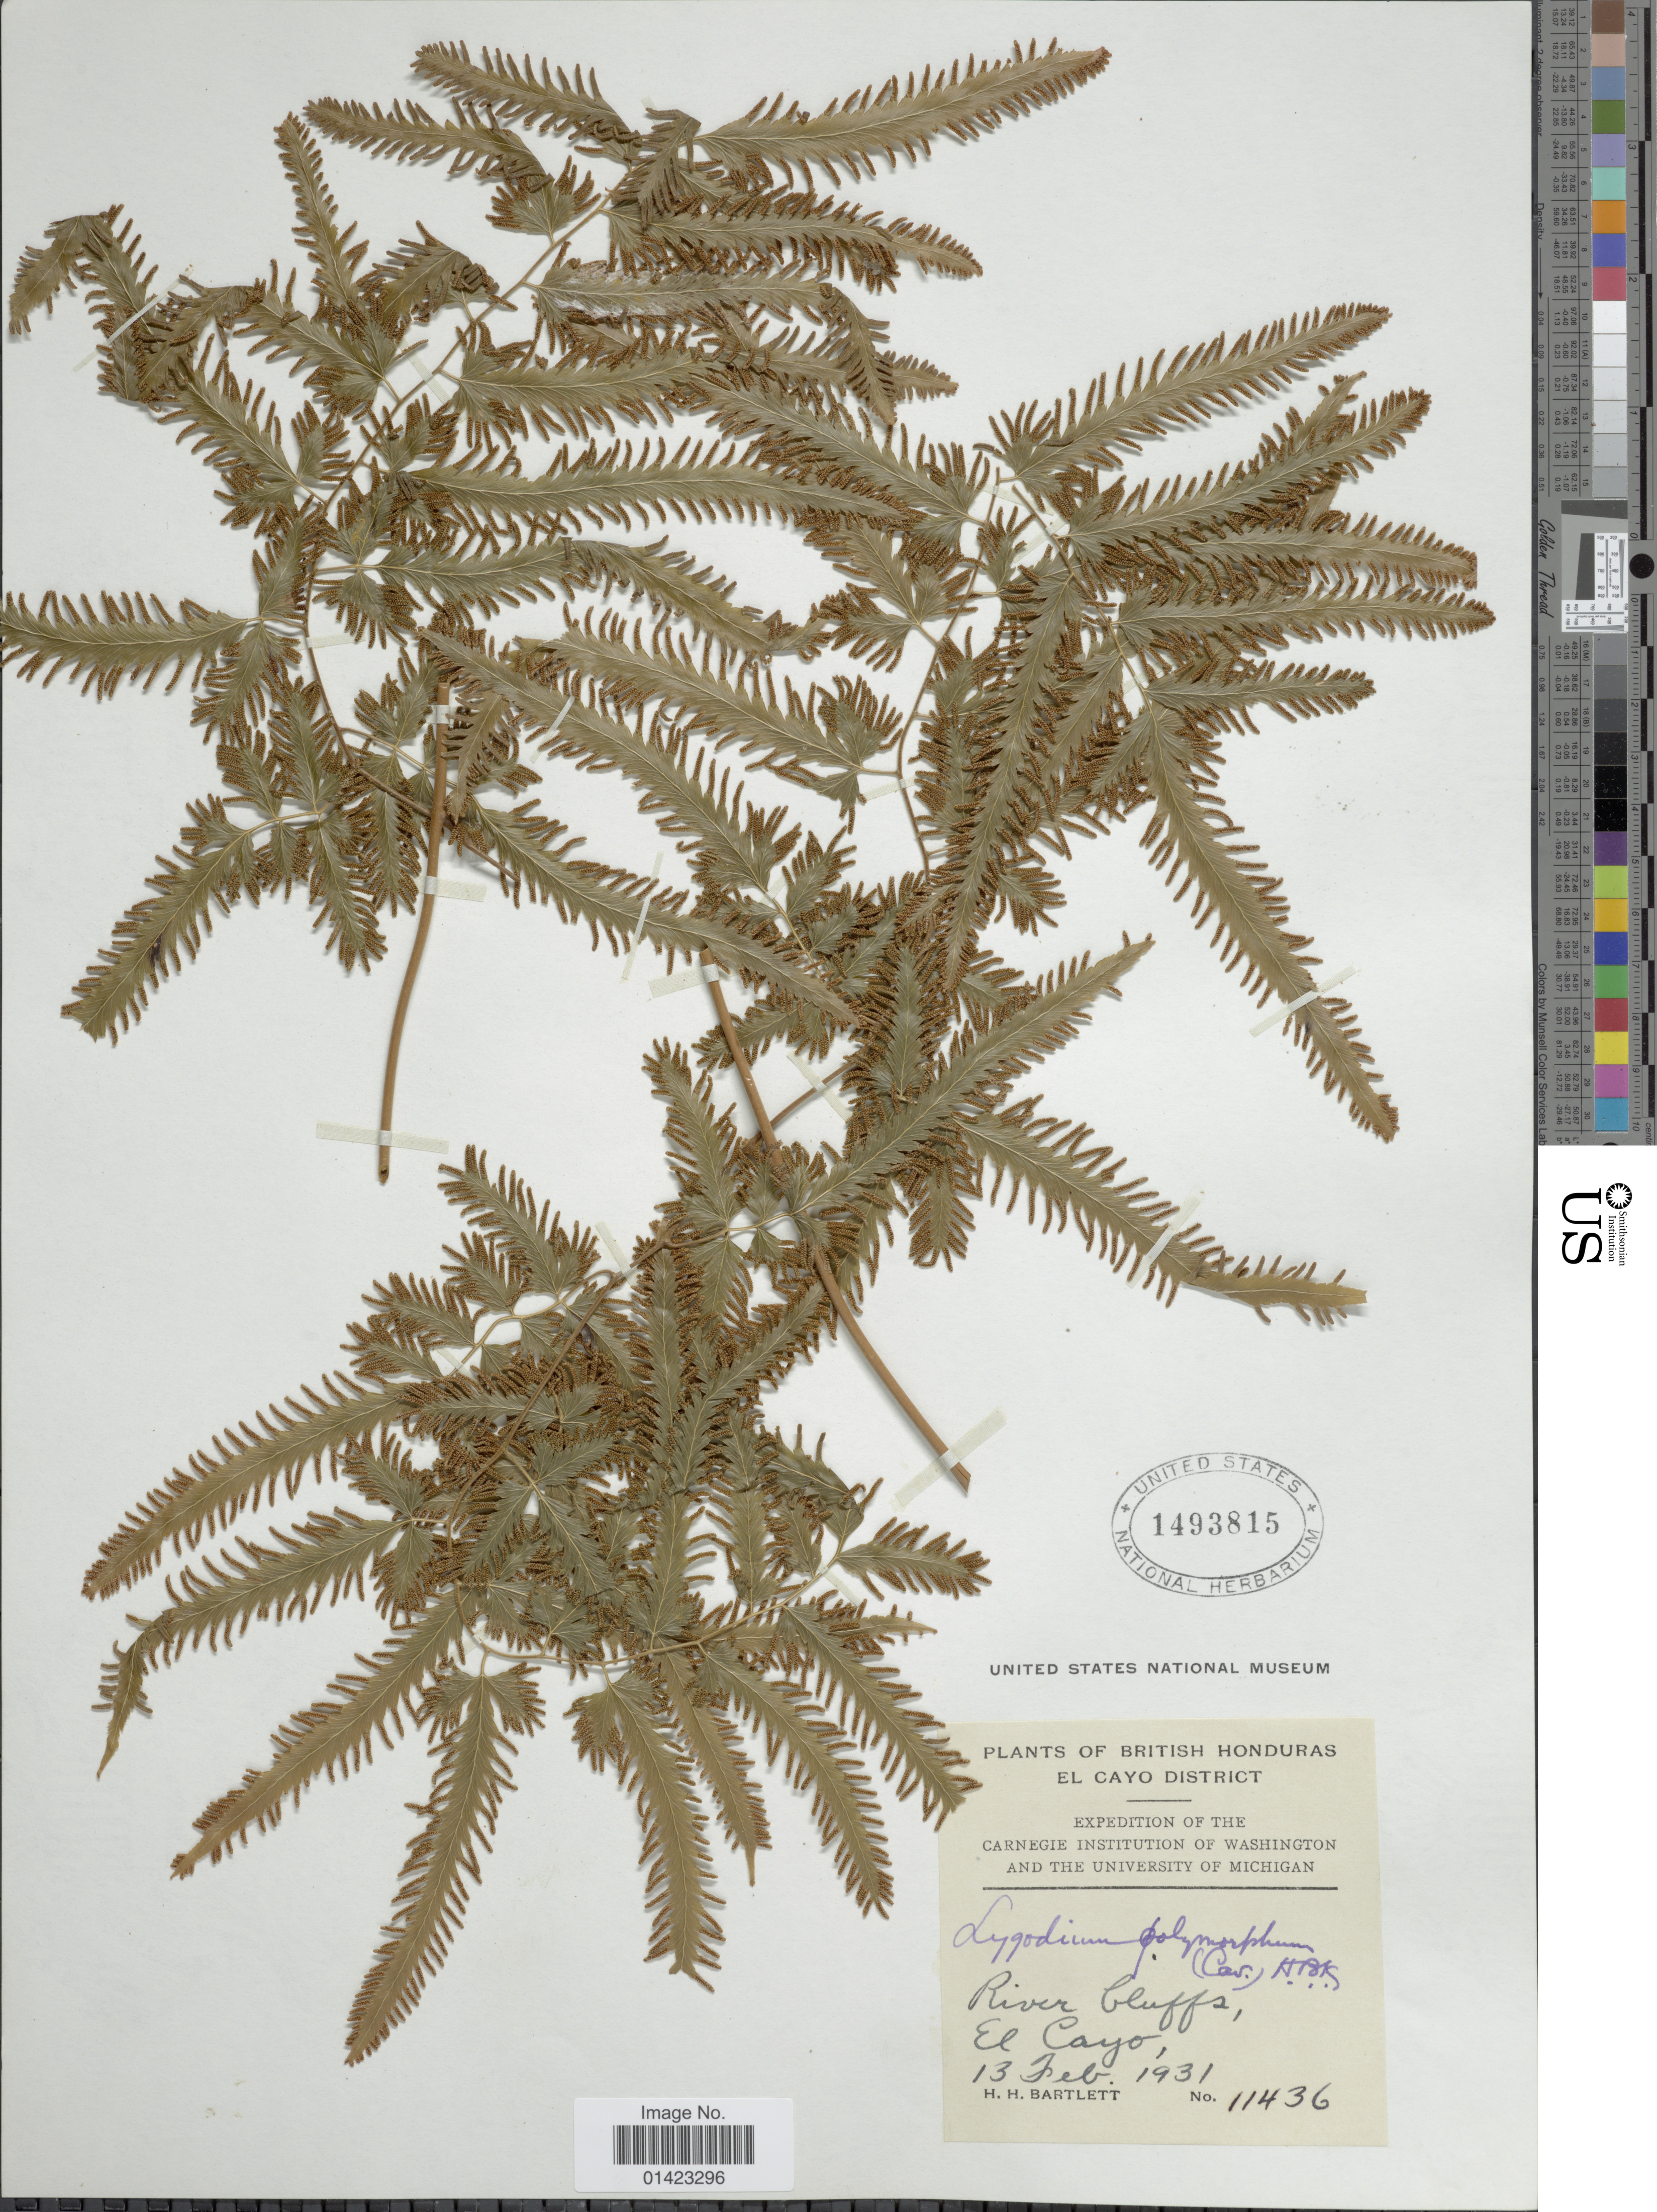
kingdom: Plantae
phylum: Tracheophyta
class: Polypodiopsida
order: Schizaeales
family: Lygodiaceae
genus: Lygodium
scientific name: Lygodium venustum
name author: Sw.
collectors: H. H. Bartlett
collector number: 11436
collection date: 1931-02-13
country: Belize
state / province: Cayo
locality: British Honduras, El Cayo, River bluffs, El Cayo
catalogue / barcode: US 1493815